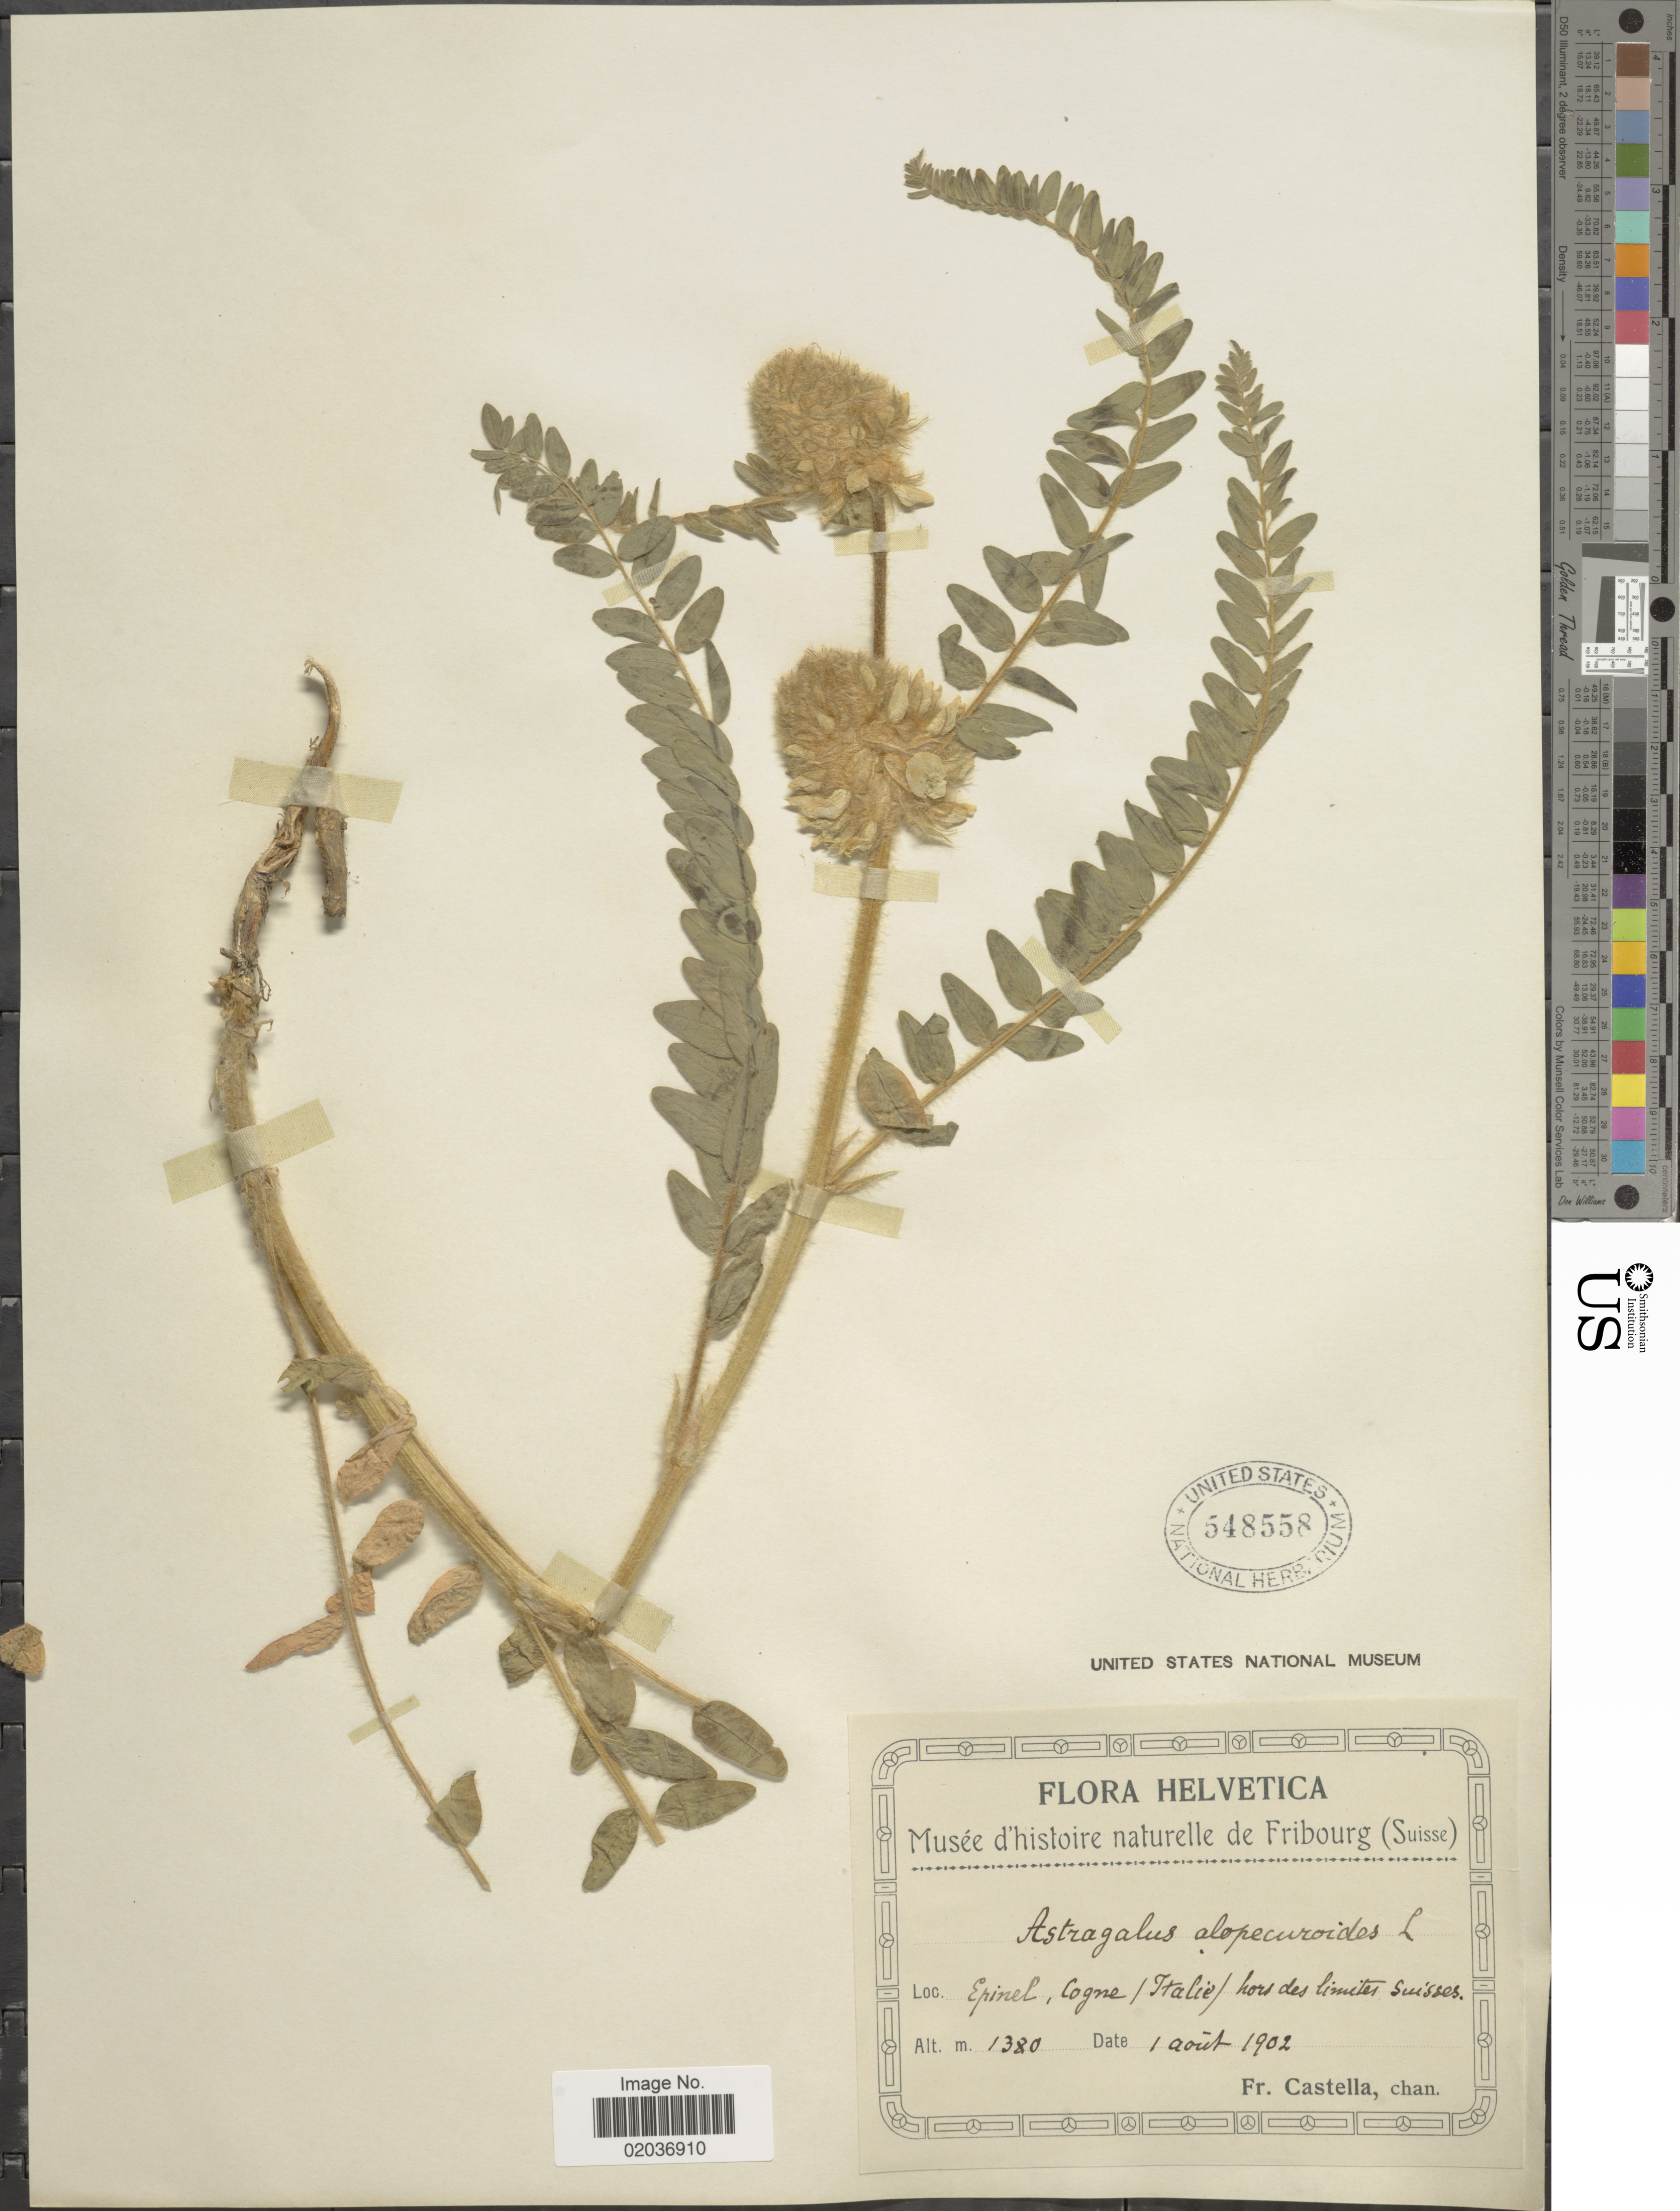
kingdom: Plantae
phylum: Tracheophyta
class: Magnoliopsida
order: Fabales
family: Fabaceae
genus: Astragalus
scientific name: Astragalus alopecuroides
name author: L.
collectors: Fr. Castella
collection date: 1902-08-01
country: Italy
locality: Epinel, Cogne (Italie) hors des limites Suisses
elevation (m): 1380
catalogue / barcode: US 548558